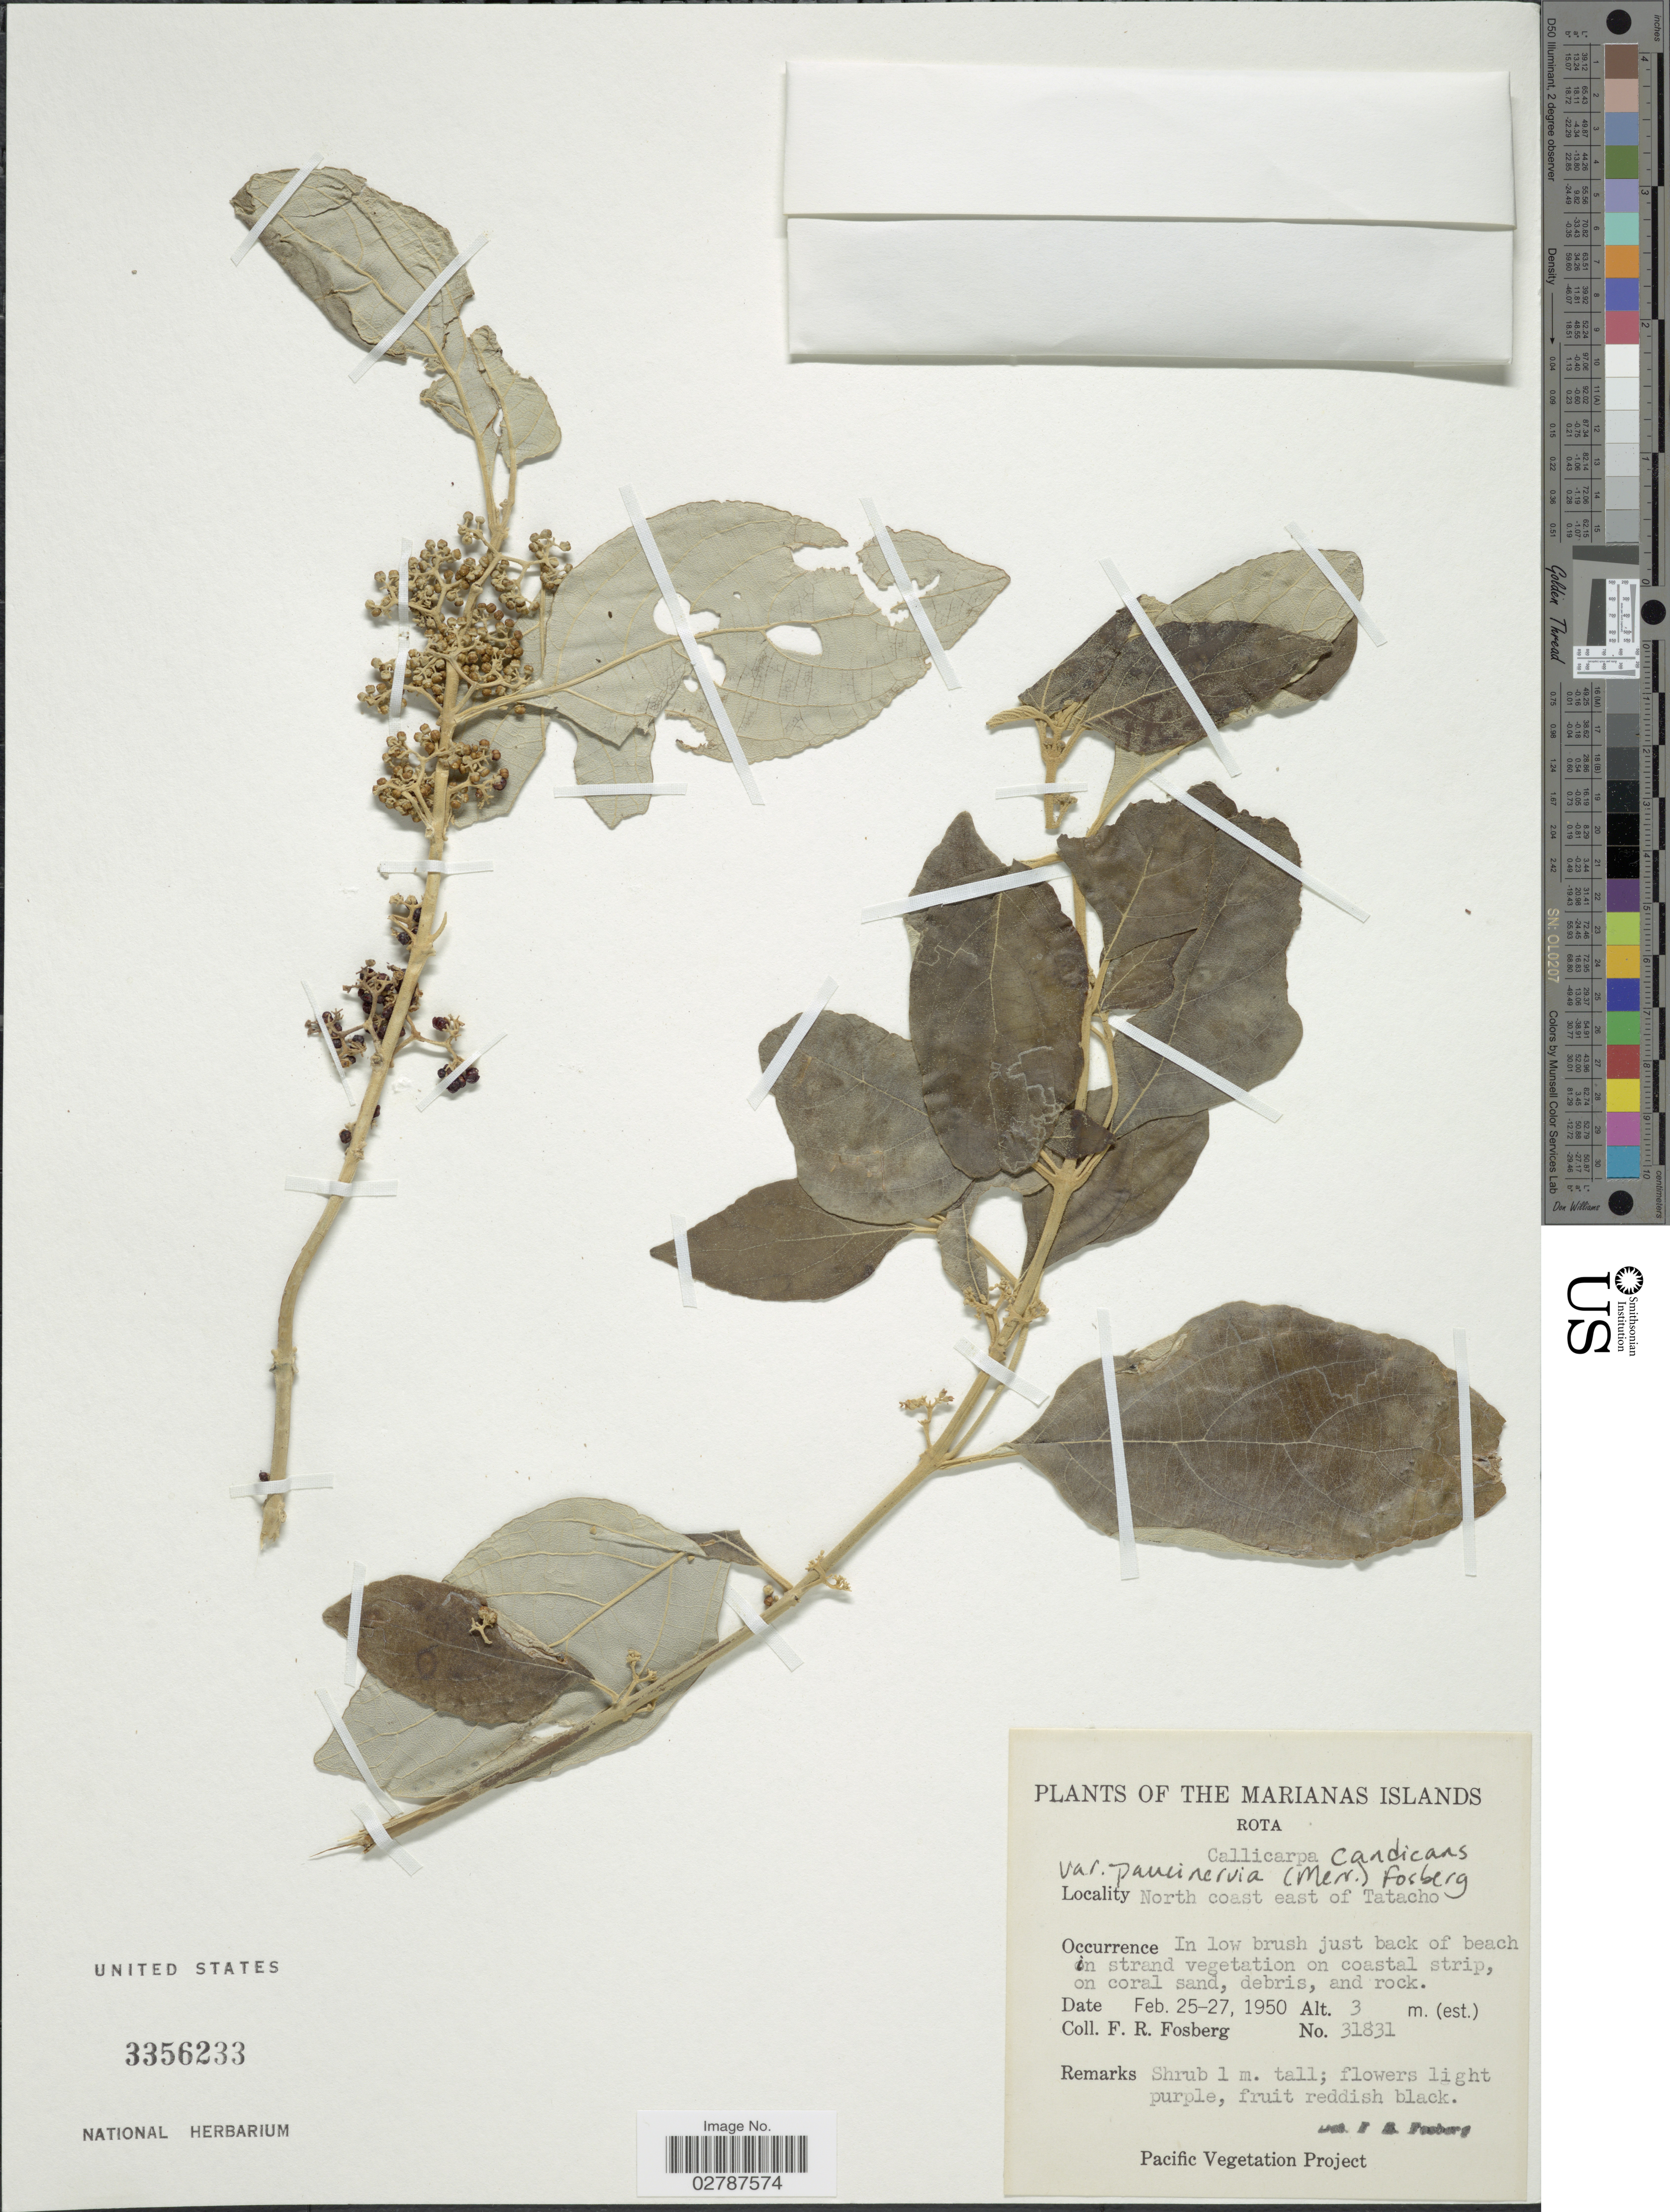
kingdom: Plantae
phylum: Tracheophyta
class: Magnoliopsida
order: Lamiales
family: Lamiaceae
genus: Callicarpa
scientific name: Callicarpa candicans var. paucinervia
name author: (Merr.) Fosberg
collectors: F. R. Fosberg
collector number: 31831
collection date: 1950-02-25/1950-02-27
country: Northern Mariana Islands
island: Rota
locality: Rota. North coast east of Tatacho.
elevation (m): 3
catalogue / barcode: US 3356233